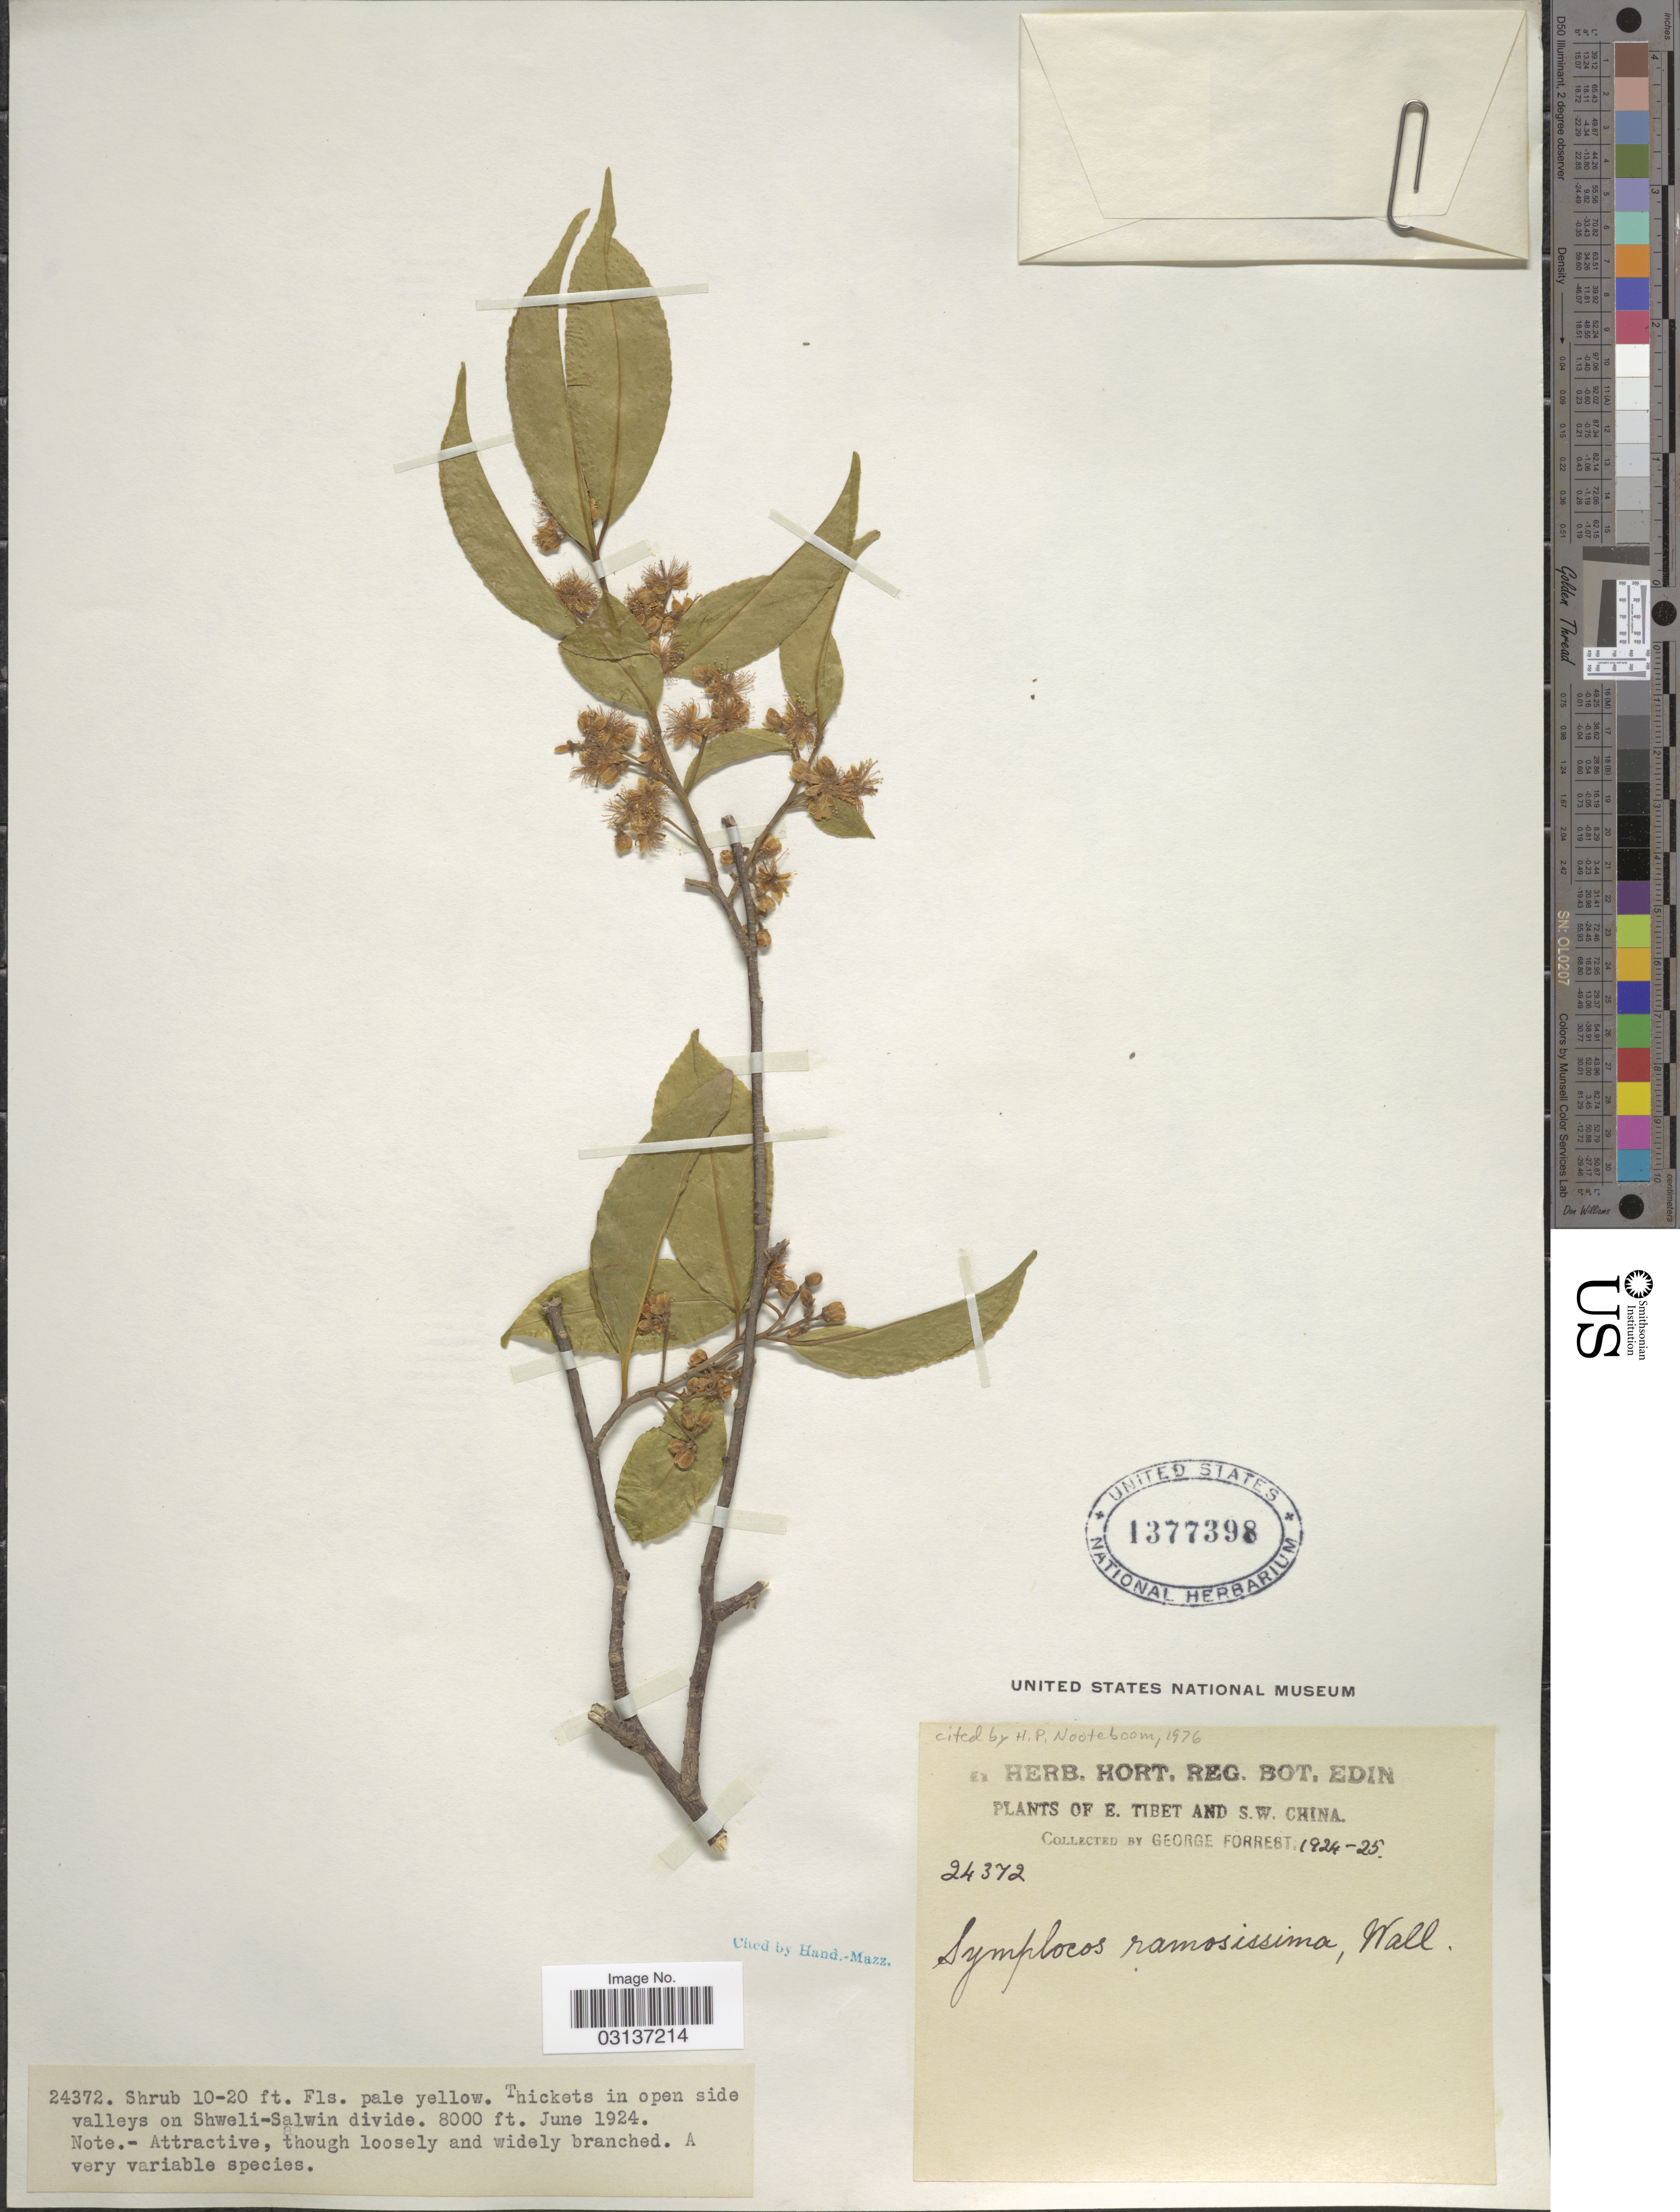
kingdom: Plantae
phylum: Tracheophyta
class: Magnoliopsida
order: Ericales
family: Symplocaceae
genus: Symplocos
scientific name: Symplocos ramosissima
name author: Wall.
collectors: G. Forrest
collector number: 24372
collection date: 1924-06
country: China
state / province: Xizang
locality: E. Tibet and S. W. China. Open side valleys on Shweli-Salwin divide.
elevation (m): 2438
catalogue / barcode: US 1377398